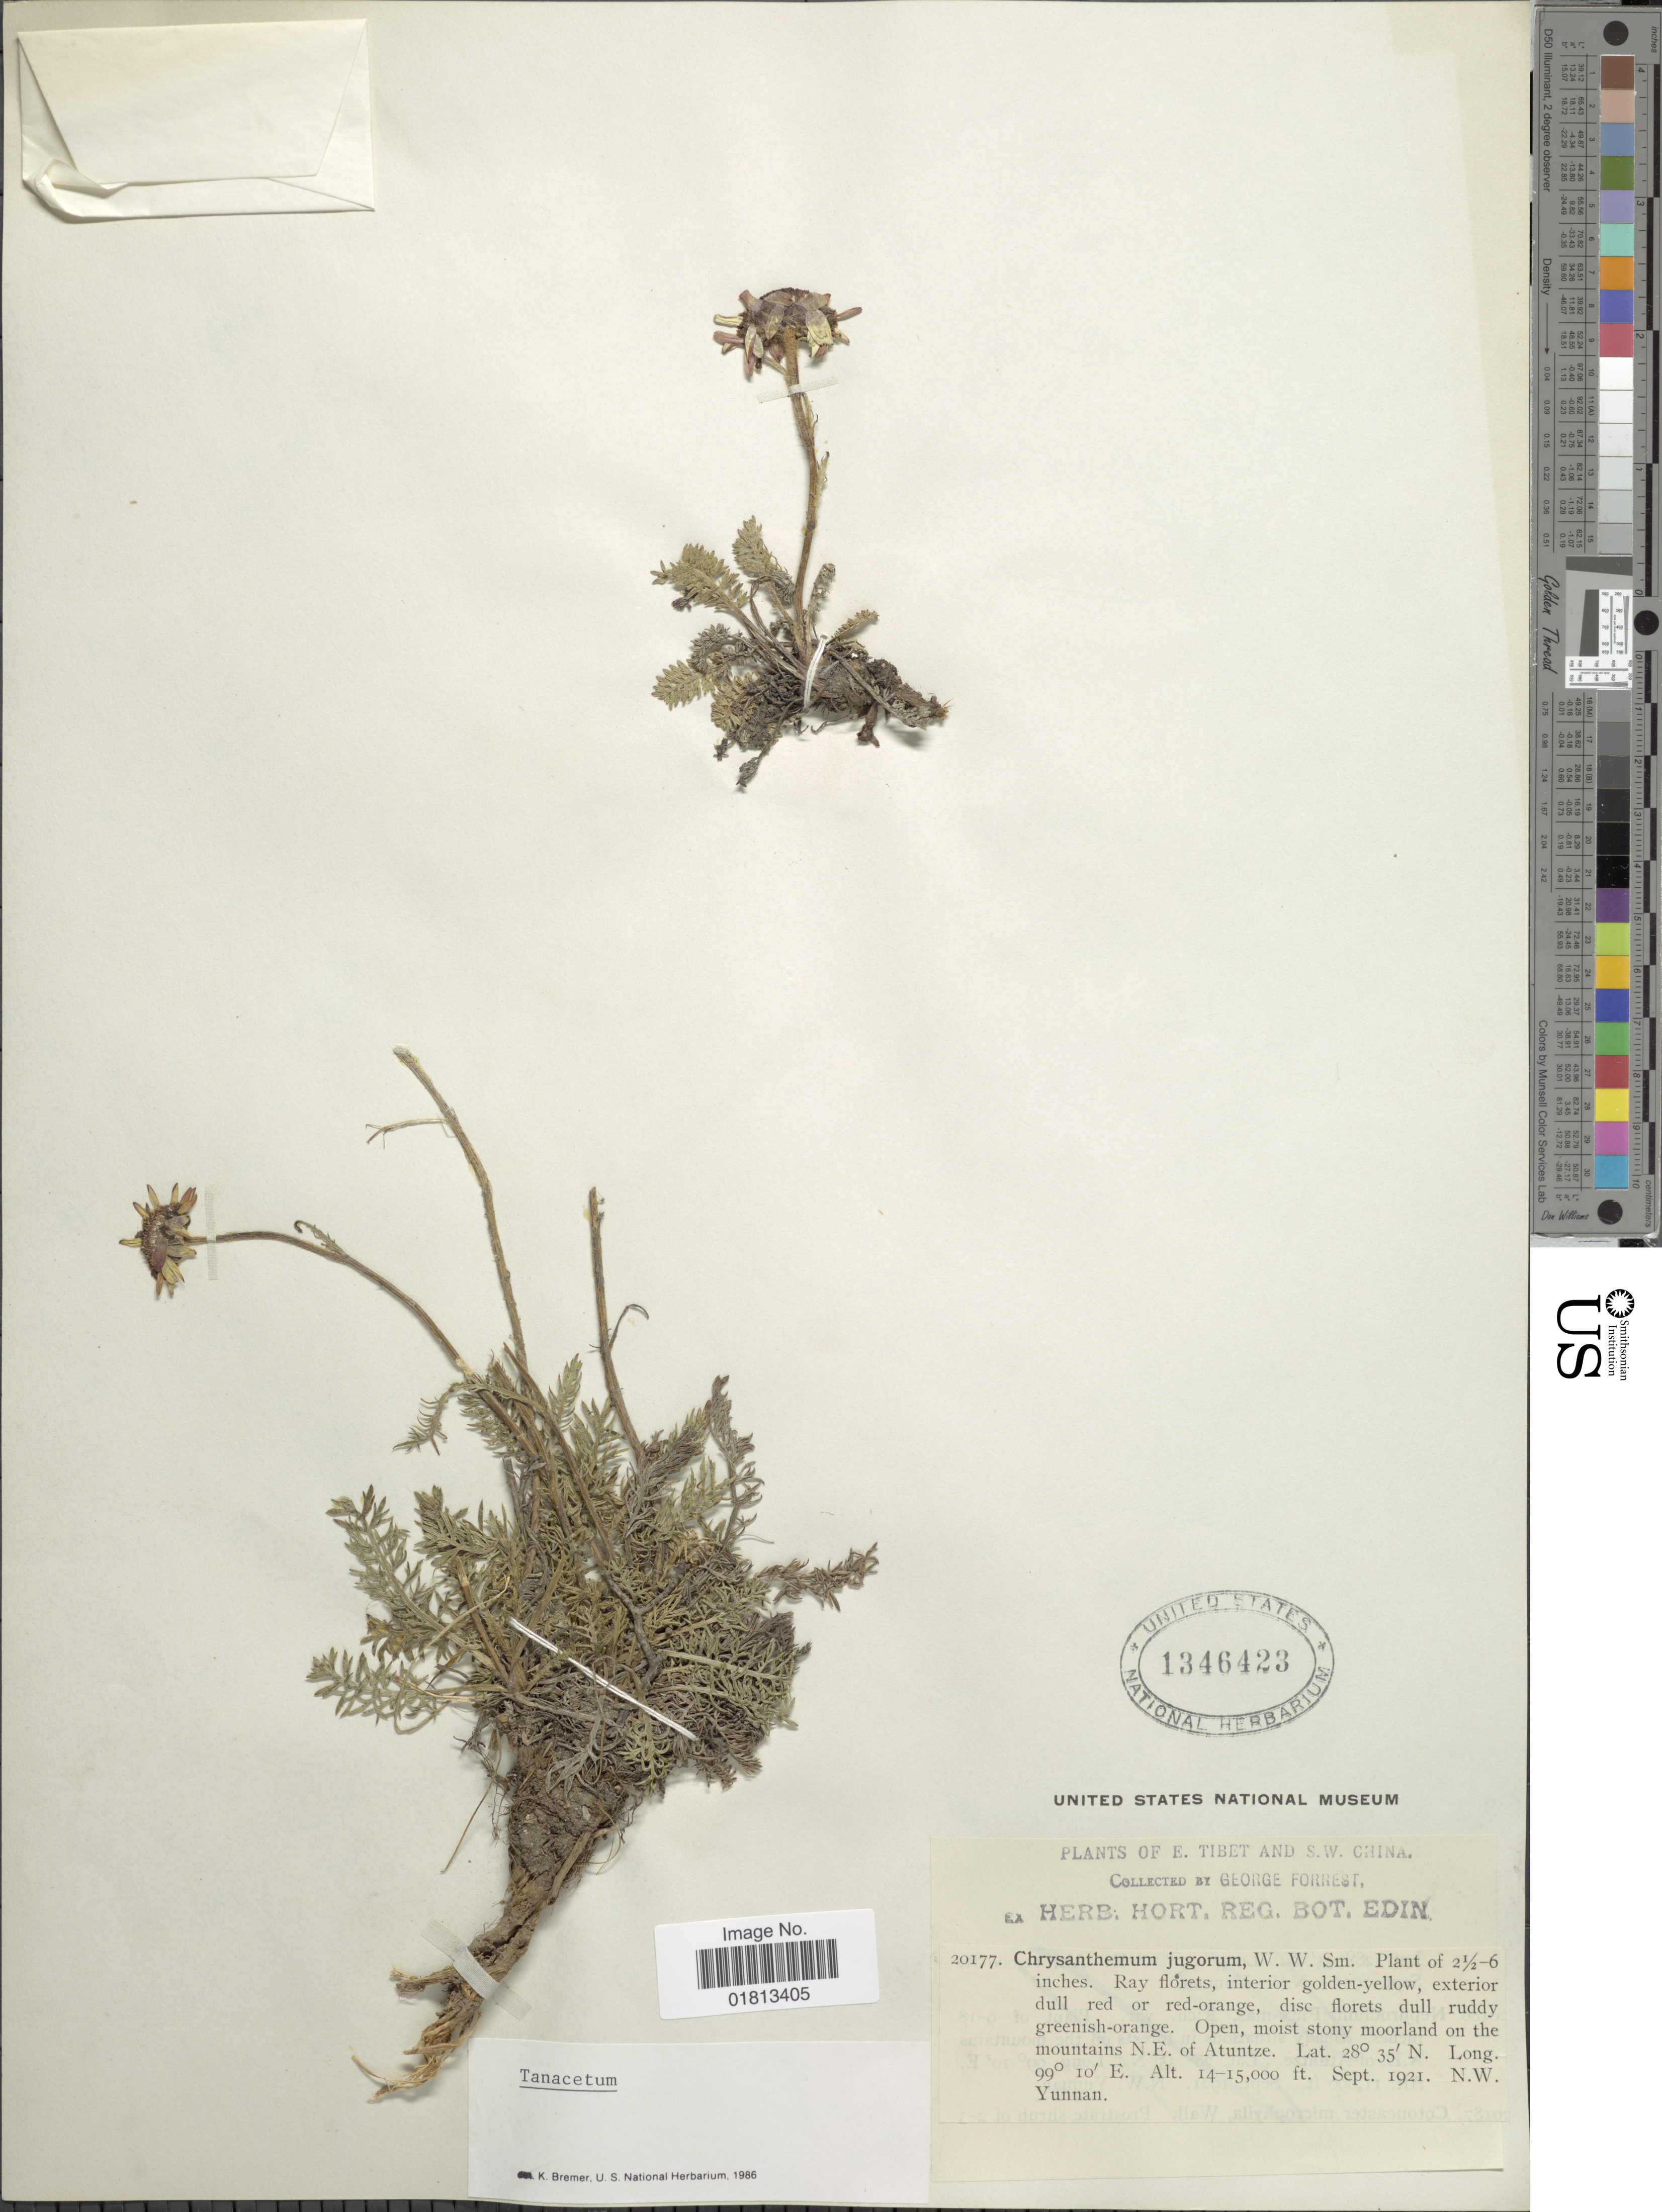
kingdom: Plantae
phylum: Tracheophyta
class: Magnoliopsida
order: Asterales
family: Asteraceae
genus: Tanacetum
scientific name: Tanacetum tatsienensis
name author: (Bureau & Franch.) K. Bremer & Humphries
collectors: G. Forrest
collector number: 20177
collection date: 1921-09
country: China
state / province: Yunnan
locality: E. Tibet and S. W. China, Open, moist stony moorland on the mountains N. E. of Atuntze. N.W. Yunnan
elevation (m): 4267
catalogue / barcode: US 1346423